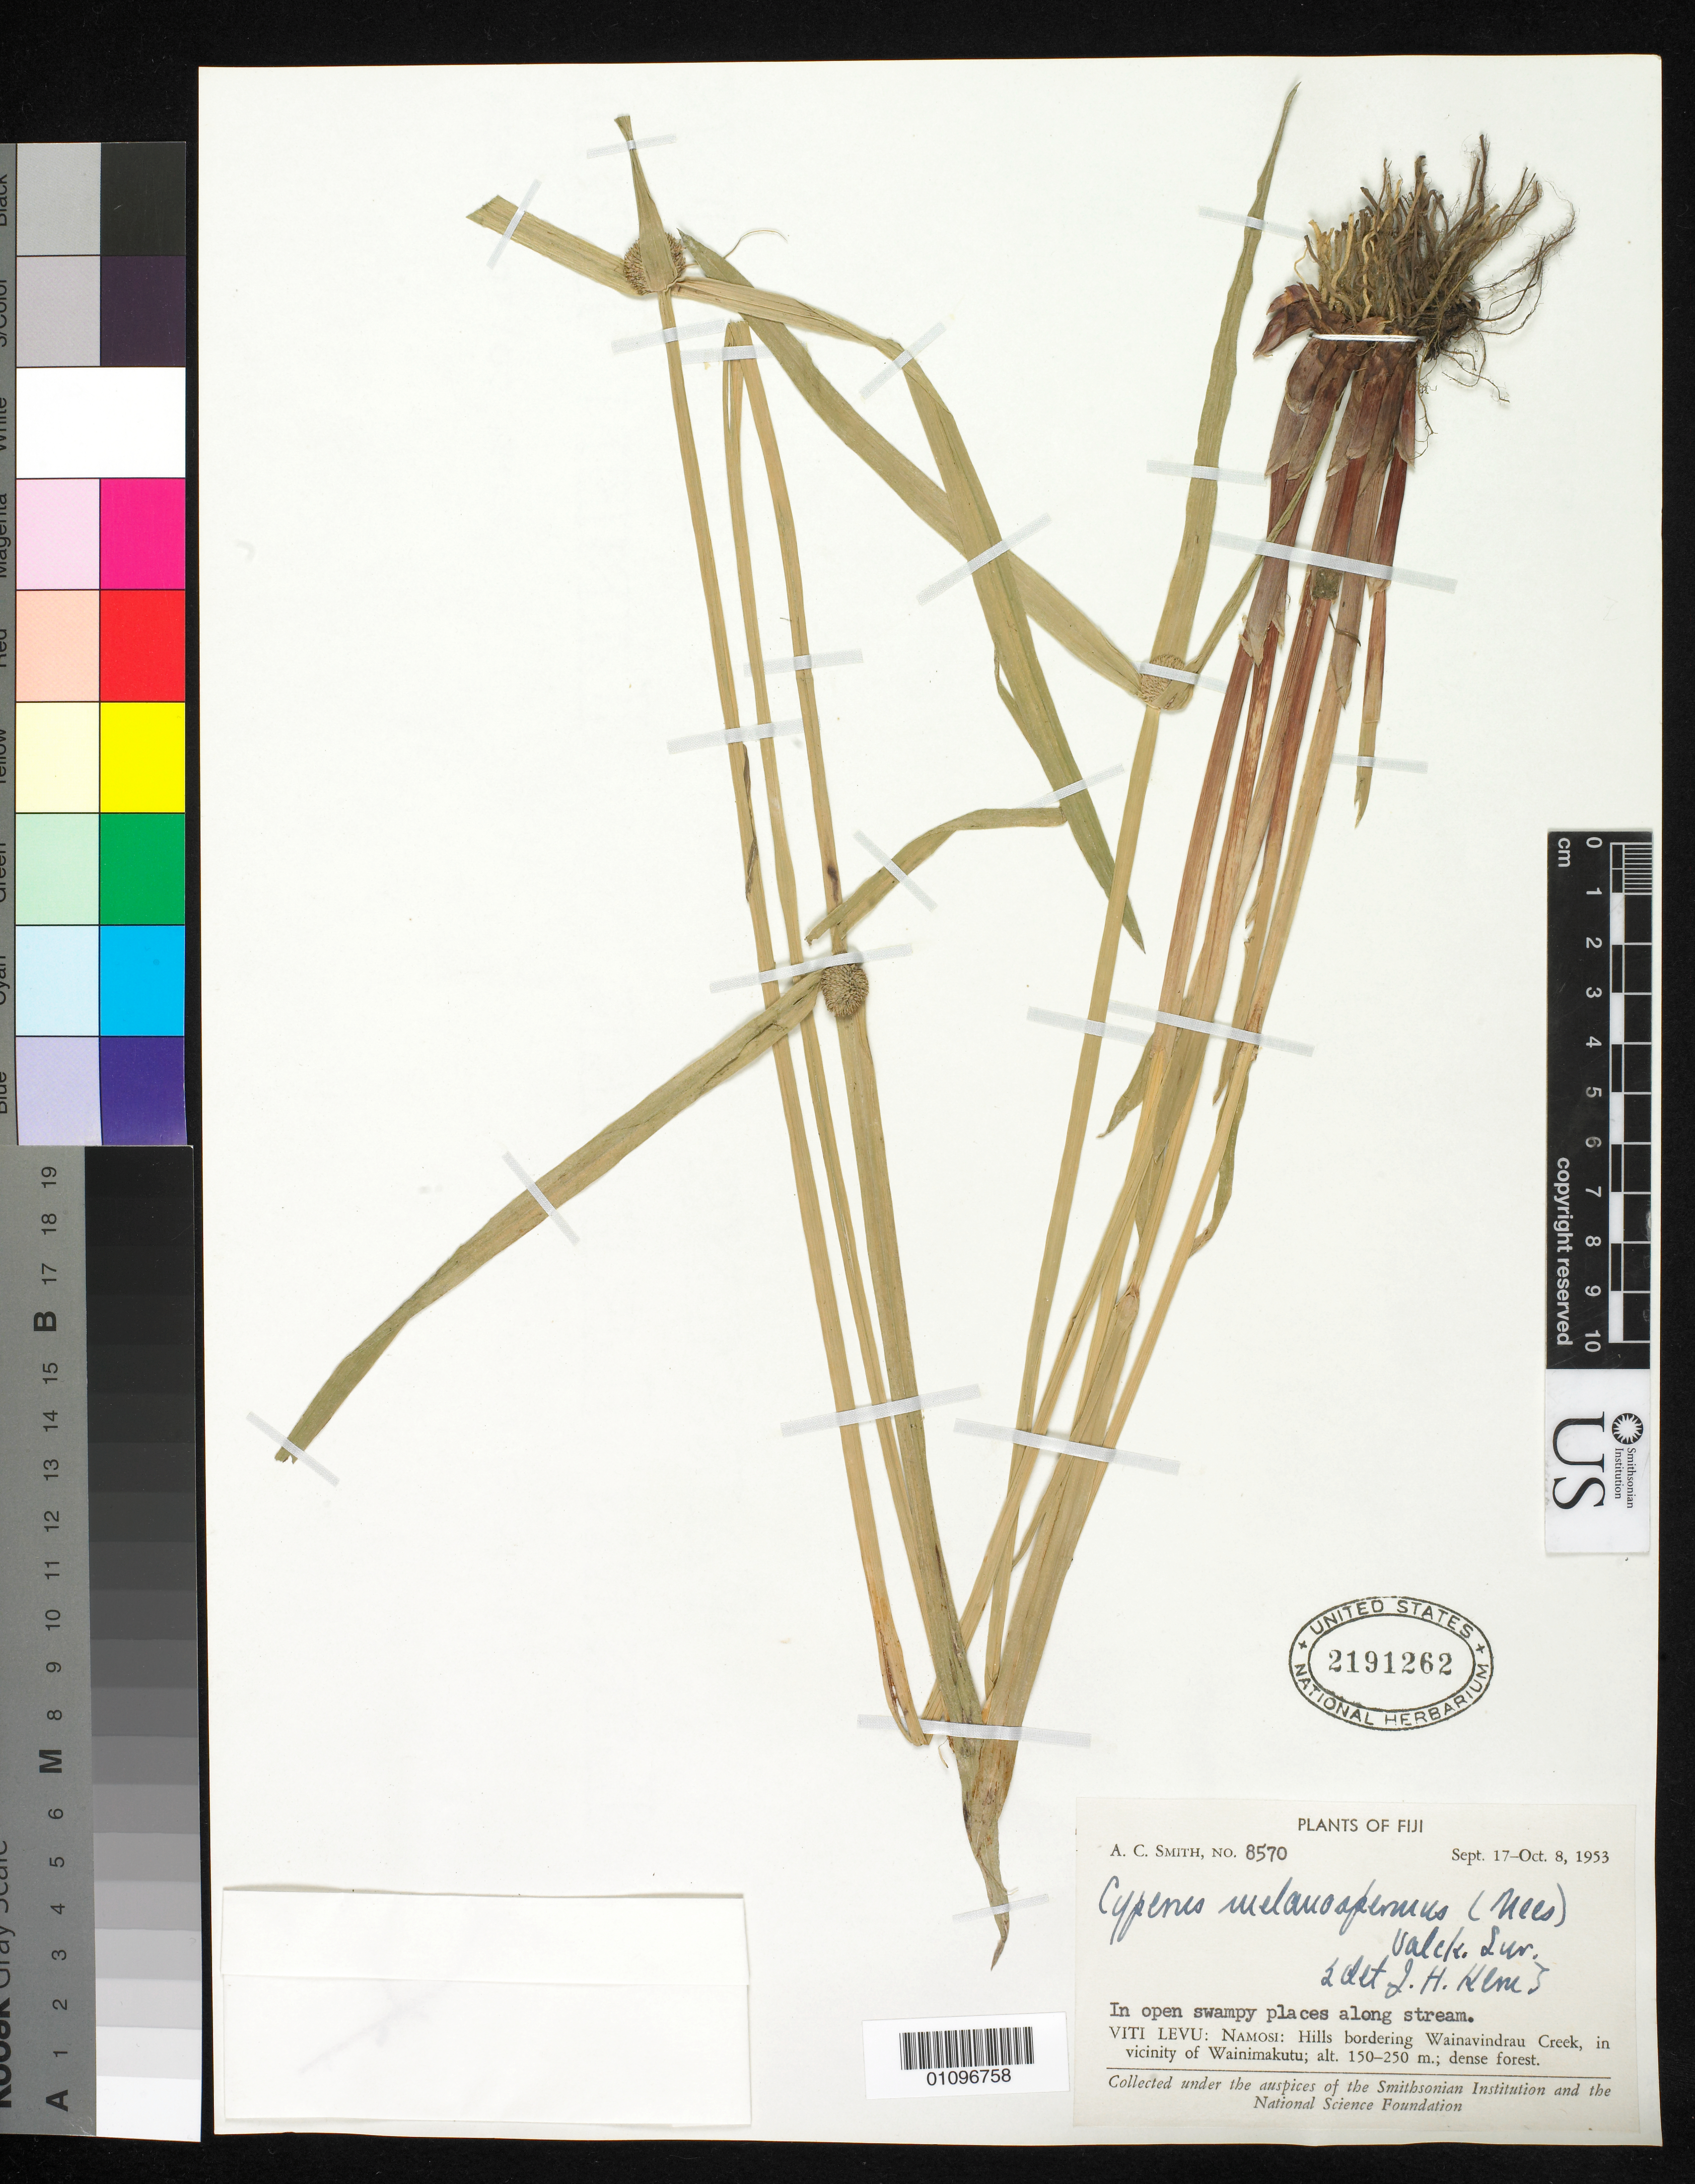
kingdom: Plantae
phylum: Tracheophyta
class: Liliopsida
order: Poales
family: Cyperaceae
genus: Cyperus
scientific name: Cyperus melanospermus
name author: (Nees) Valck. Sur.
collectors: A. C. Smith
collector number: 8570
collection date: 1953-09-17/1953-10-08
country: Fiji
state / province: Namosi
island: Viti Levu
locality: Hills bordering Wainavindrau Creek, in vicinity of Wainimakutu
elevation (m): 150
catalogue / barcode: US 2191262